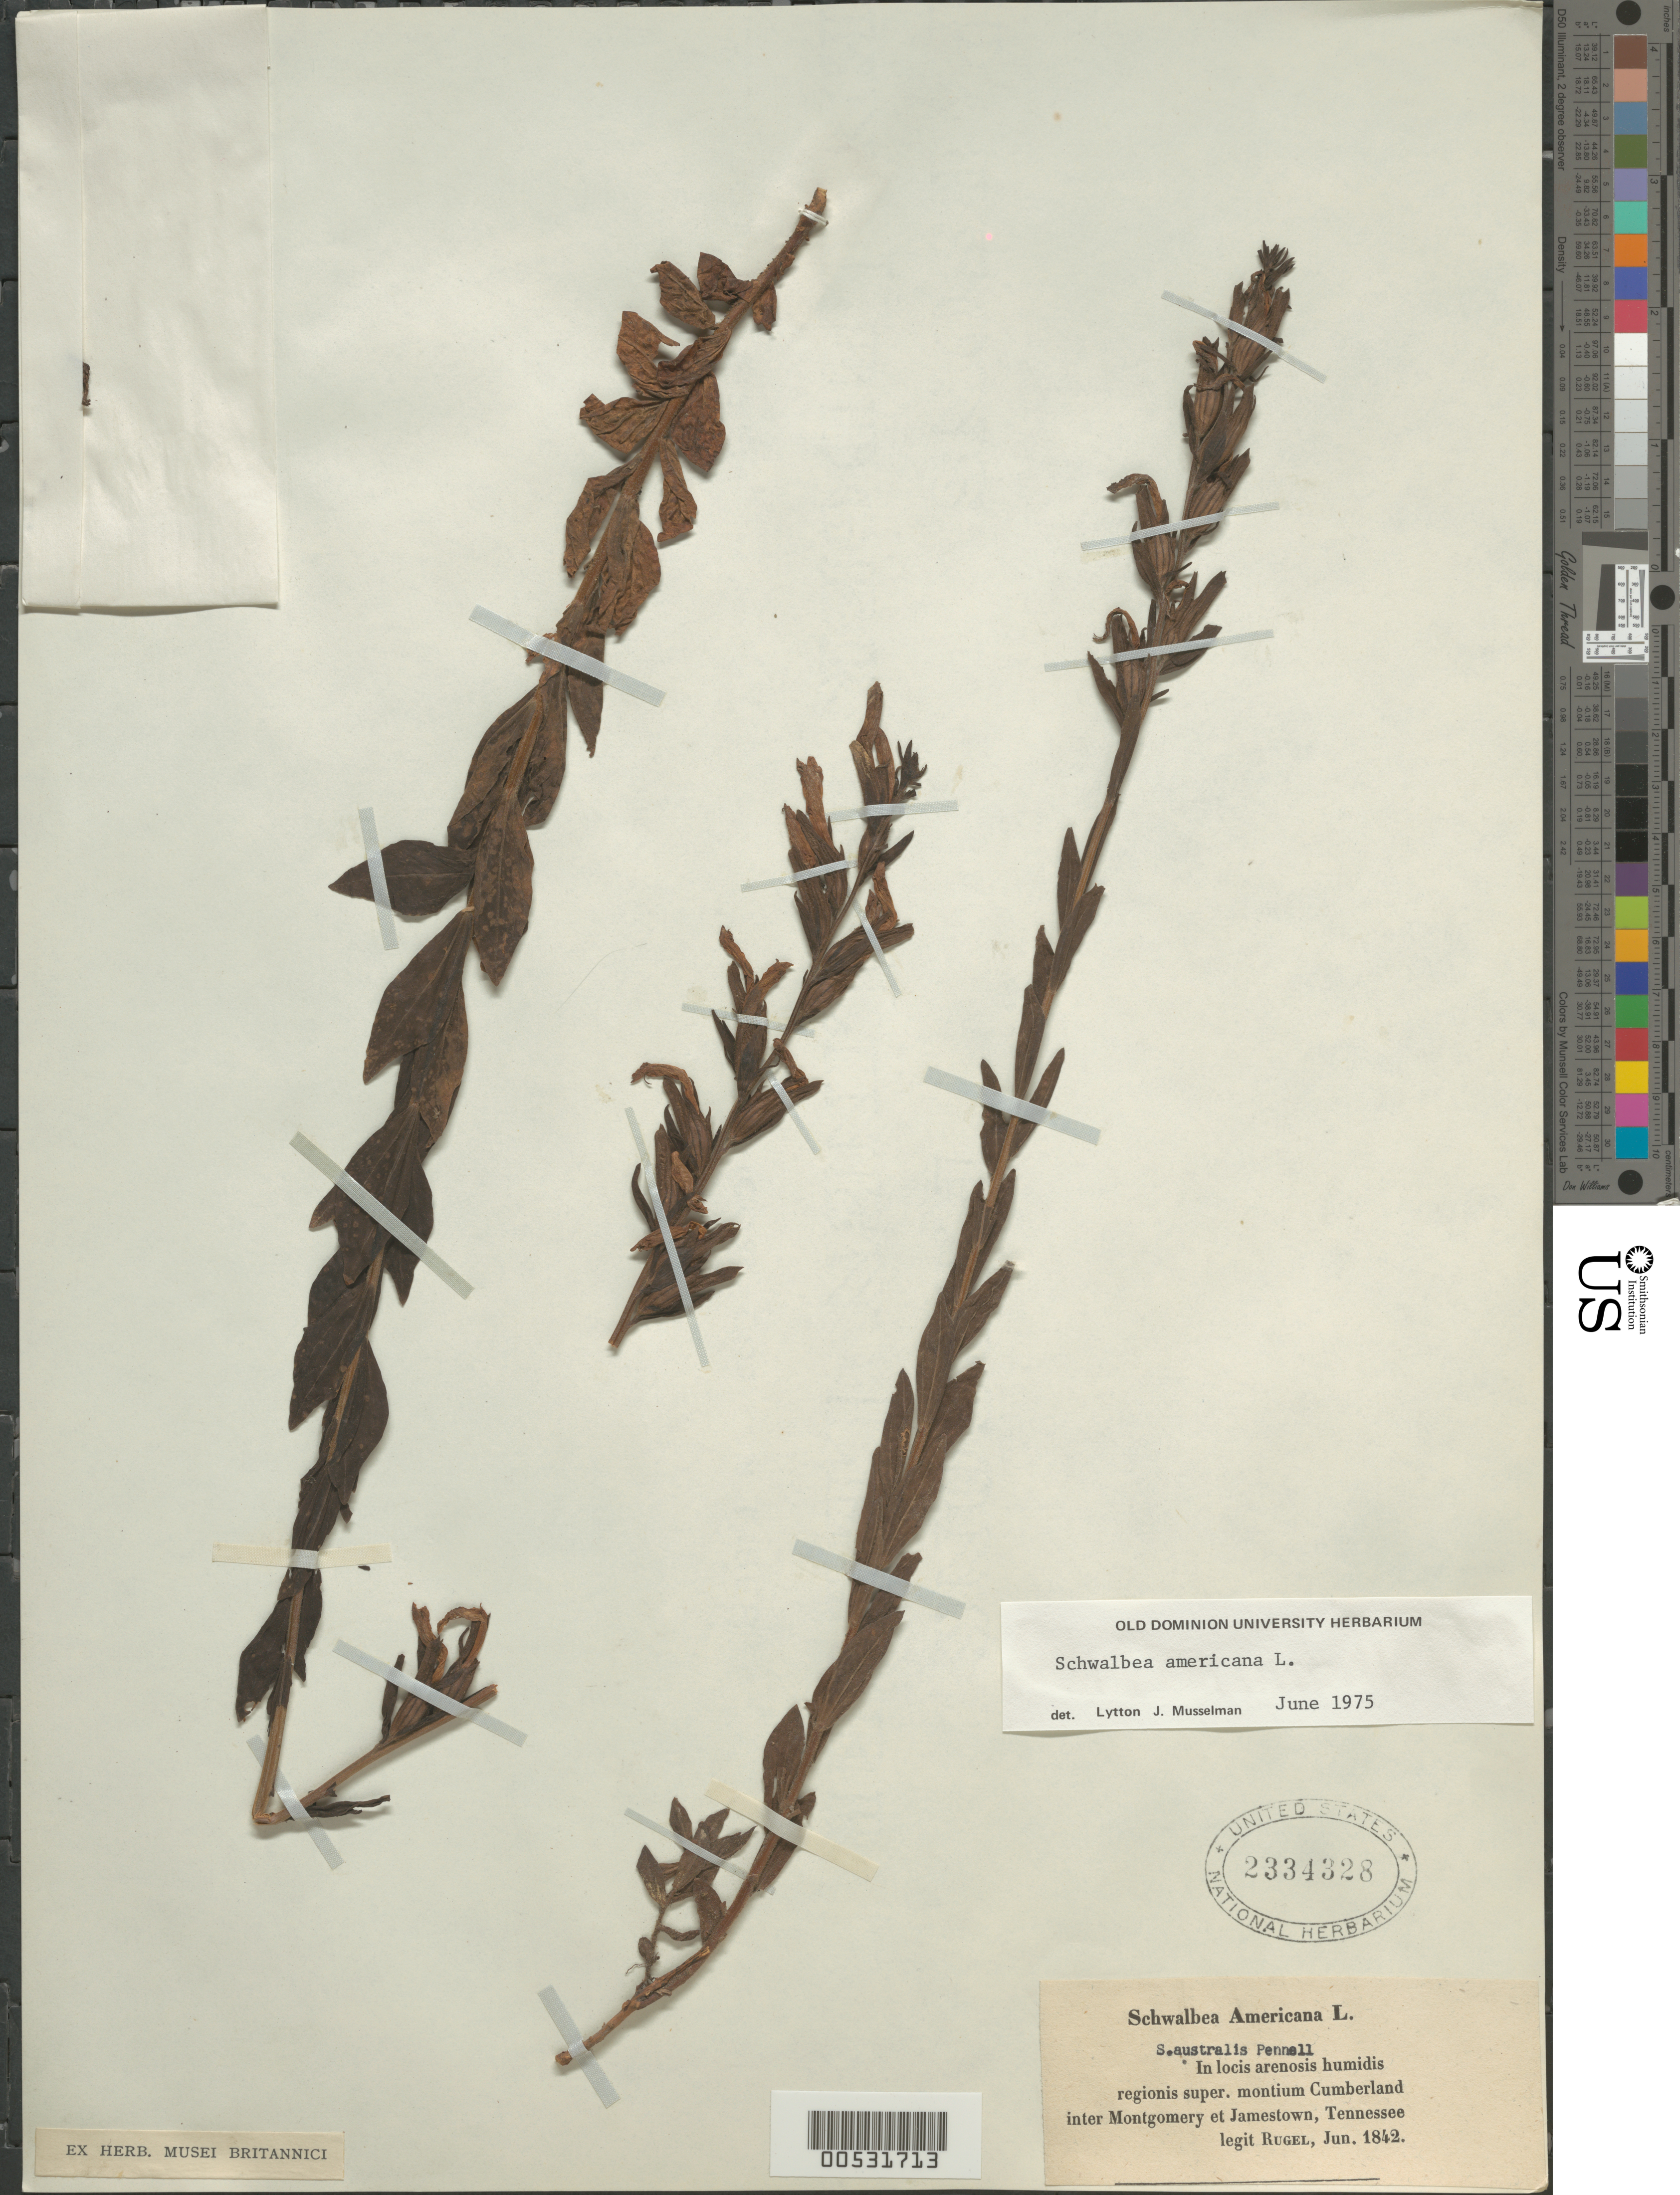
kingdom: Plantae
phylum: Tracheophyta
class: Magnoliopsida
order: Lamiales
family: Orobanchaceae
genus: Schwalbea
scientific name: Schwalbea americana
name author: L.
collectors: Rugel, --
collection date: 1842-06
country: United States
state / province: Tennessee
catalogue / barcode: US 2334328